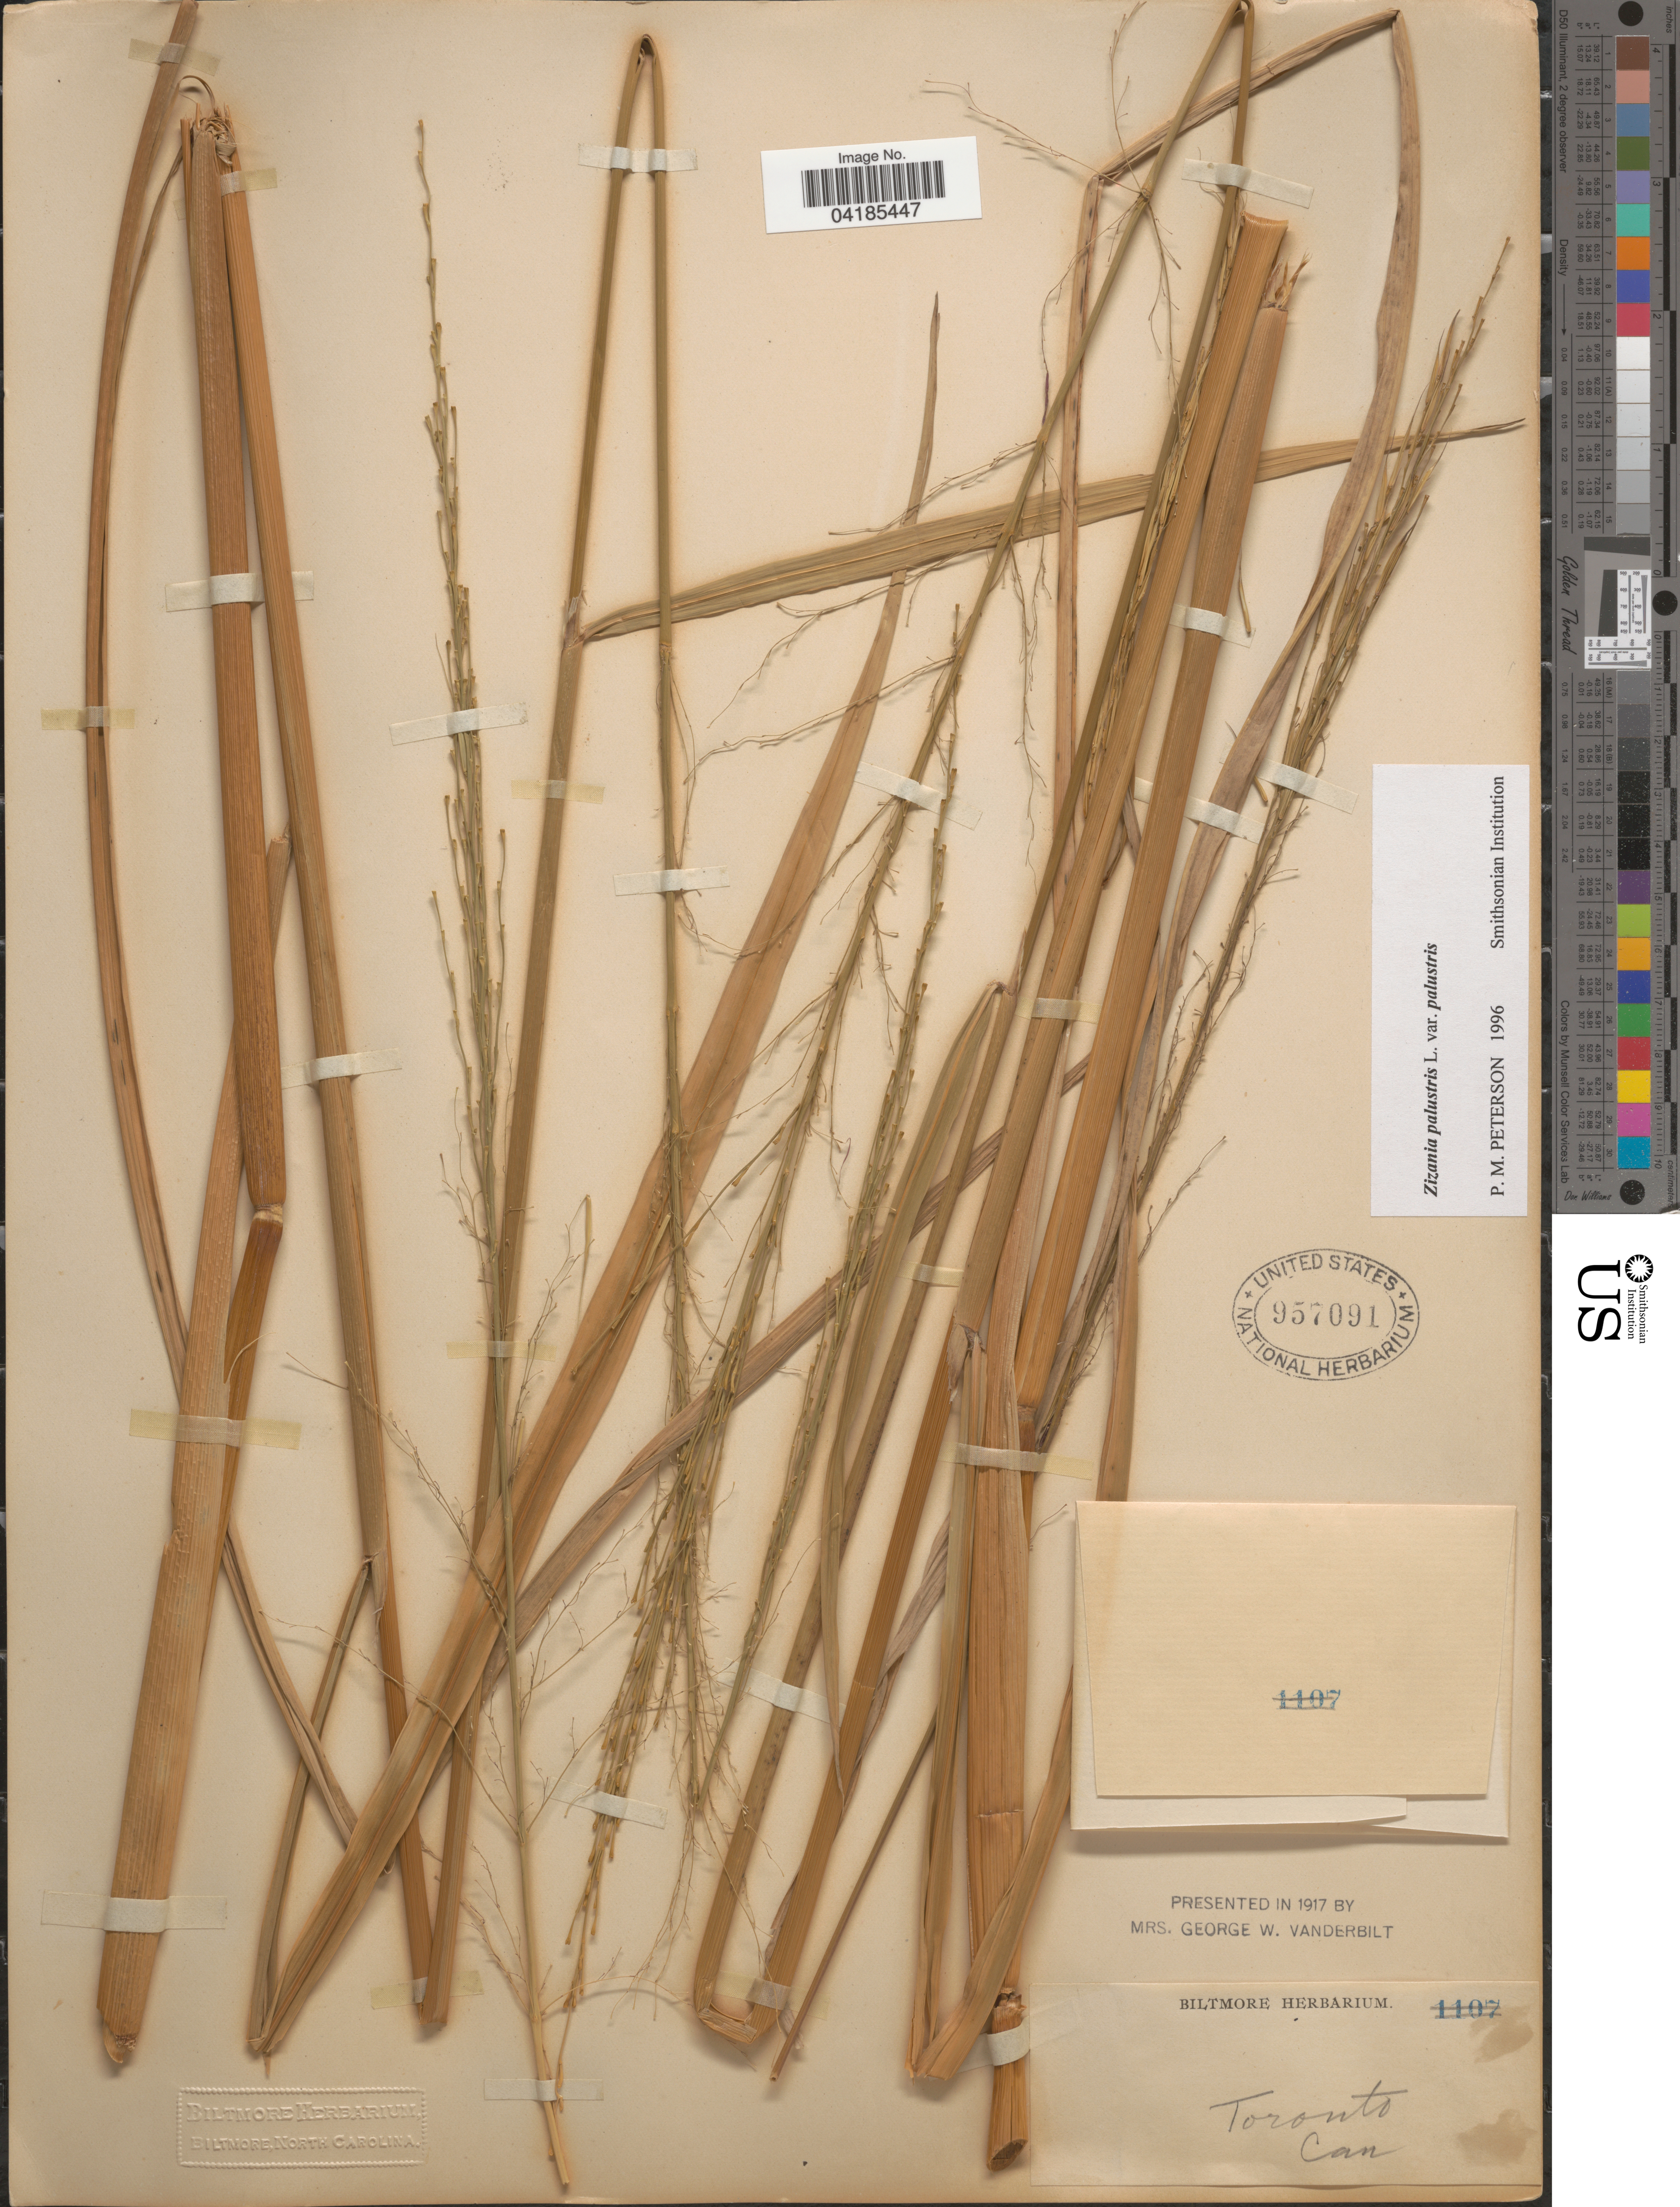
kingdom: Plantae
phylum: Tracheophyta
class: Liliopsida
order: Poales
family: Poaceae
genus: Zizania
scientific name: Zizania palustris var. palustris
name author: L.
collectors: ex herb. Biltmore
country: Canada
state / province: Ontario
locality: Toronto.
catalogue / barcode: US 957091